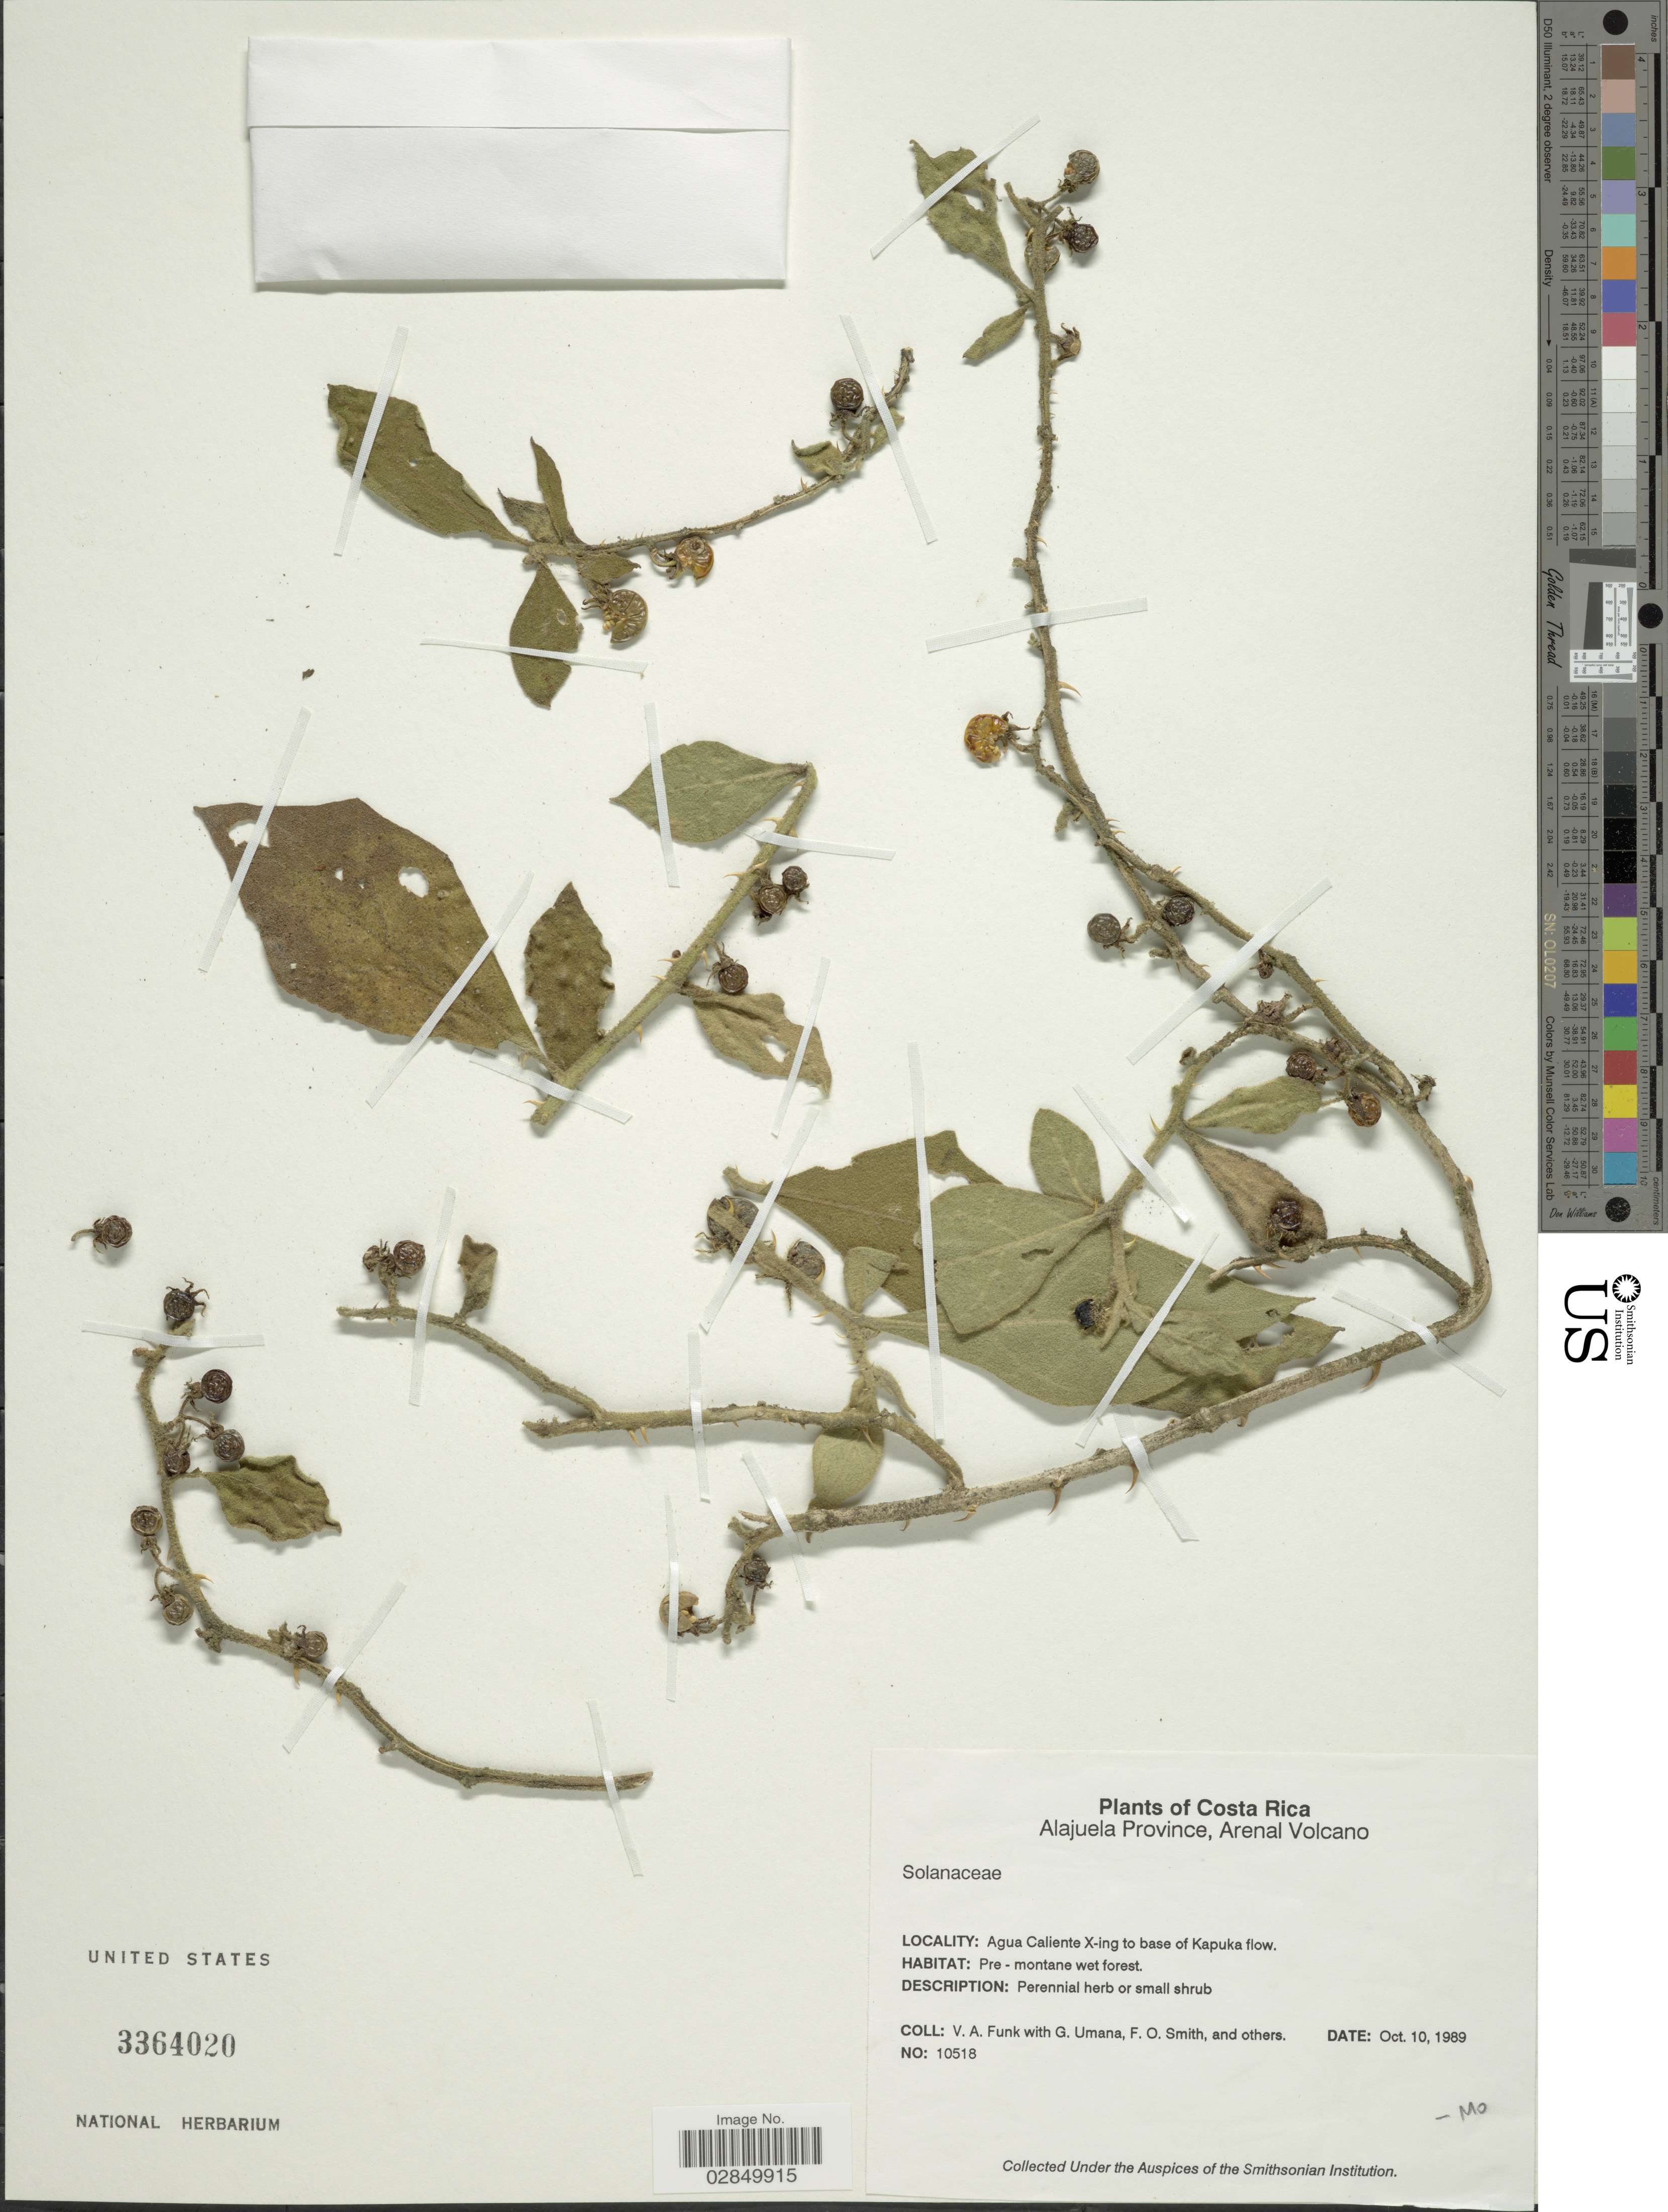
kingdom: Plantae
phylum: Tracheophyta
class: Magnoliopsida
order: Solanales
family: Solanaceae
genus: Solanum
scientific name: Solanum jamaicense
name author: Mill.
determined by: Nee, Michael H.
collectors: V. Funk, G. Umana, F. Smith & et al.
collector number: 10518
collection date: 1989-10-10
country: Costa Rica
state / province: Alajuela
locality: Arenal Volcano. Agua Caliente X-ing to base of Kapuka flow.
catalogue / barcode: US 3364020